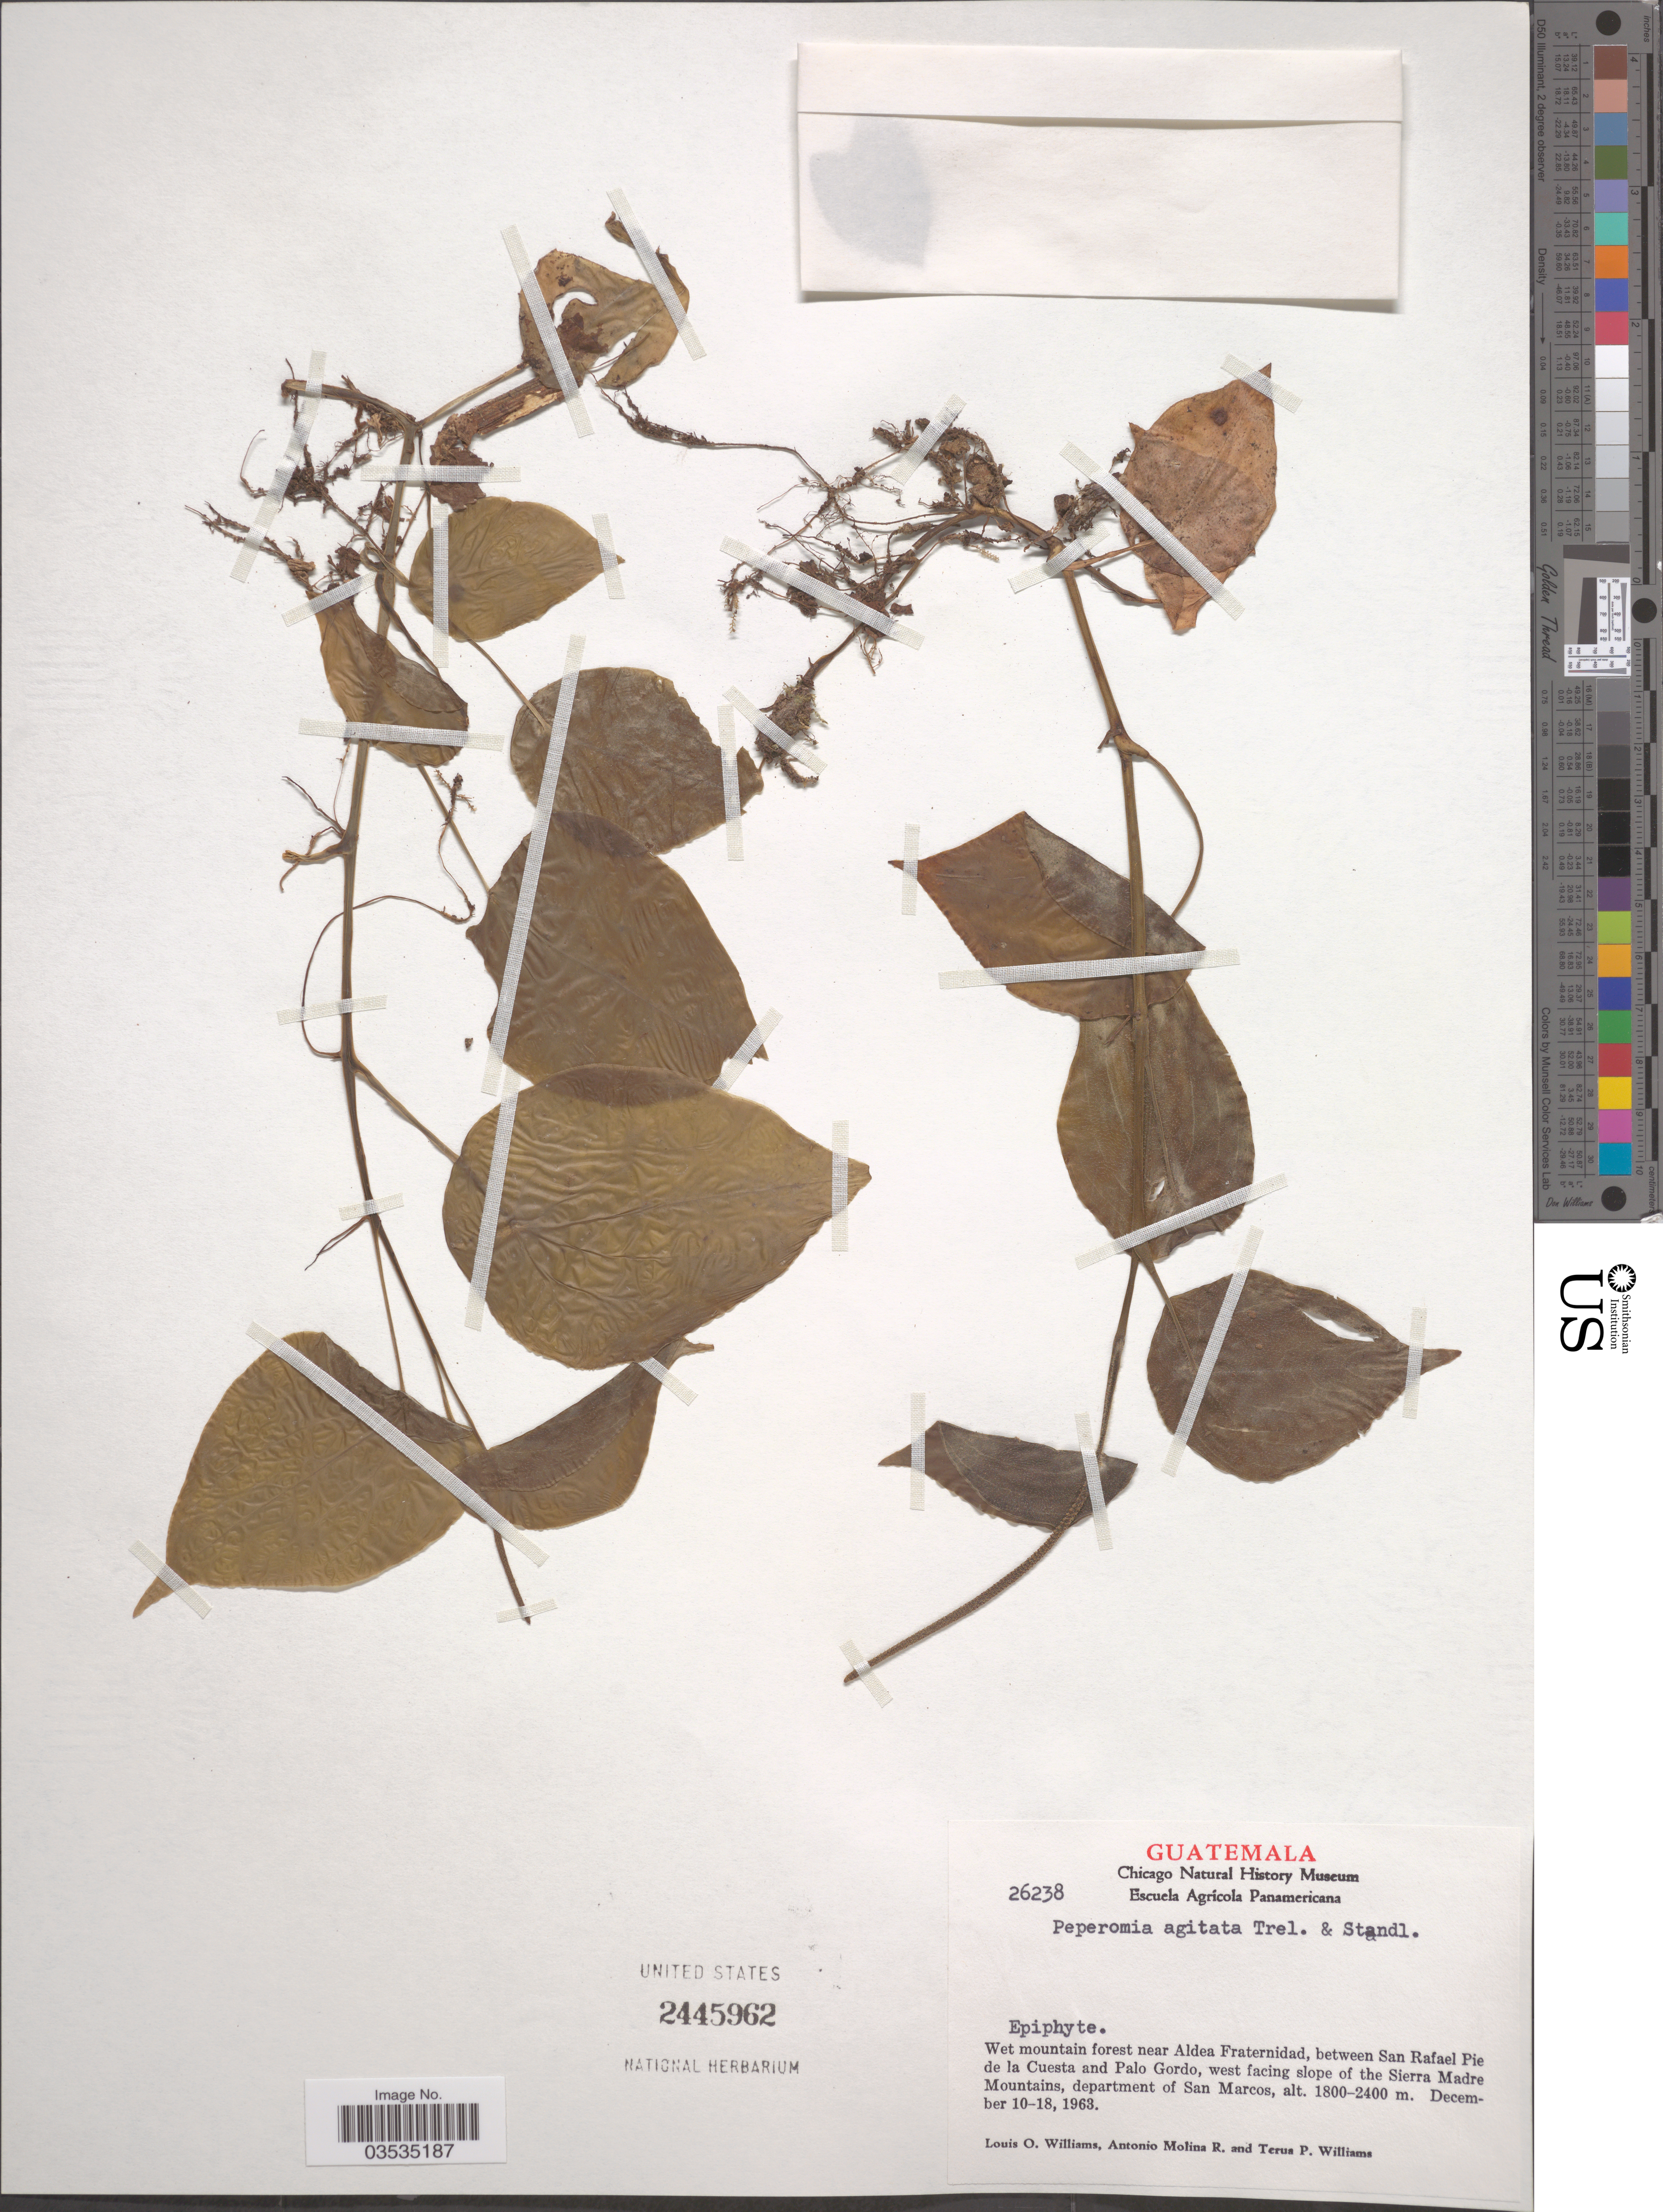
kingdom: Plantae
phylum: Tracheophyta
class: Magnoliopsida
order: Piperales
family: Piperaceae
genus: Peperomia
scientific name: Peperomia agitata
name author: Trel. & Standl.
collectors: L. O. Williams, A. Molina R. & T. Williams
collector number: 26238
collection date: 1963-12-10/1963-12-18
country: Guatemala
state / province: San Marcos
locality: Near Aldea Fraternidad, between San Rafael Pie de la Cuesta and Palo Gordo, west facing slope of the Sierra Madre Mountains, department of San Marcos.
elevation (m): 1800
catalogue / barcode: US 2445962